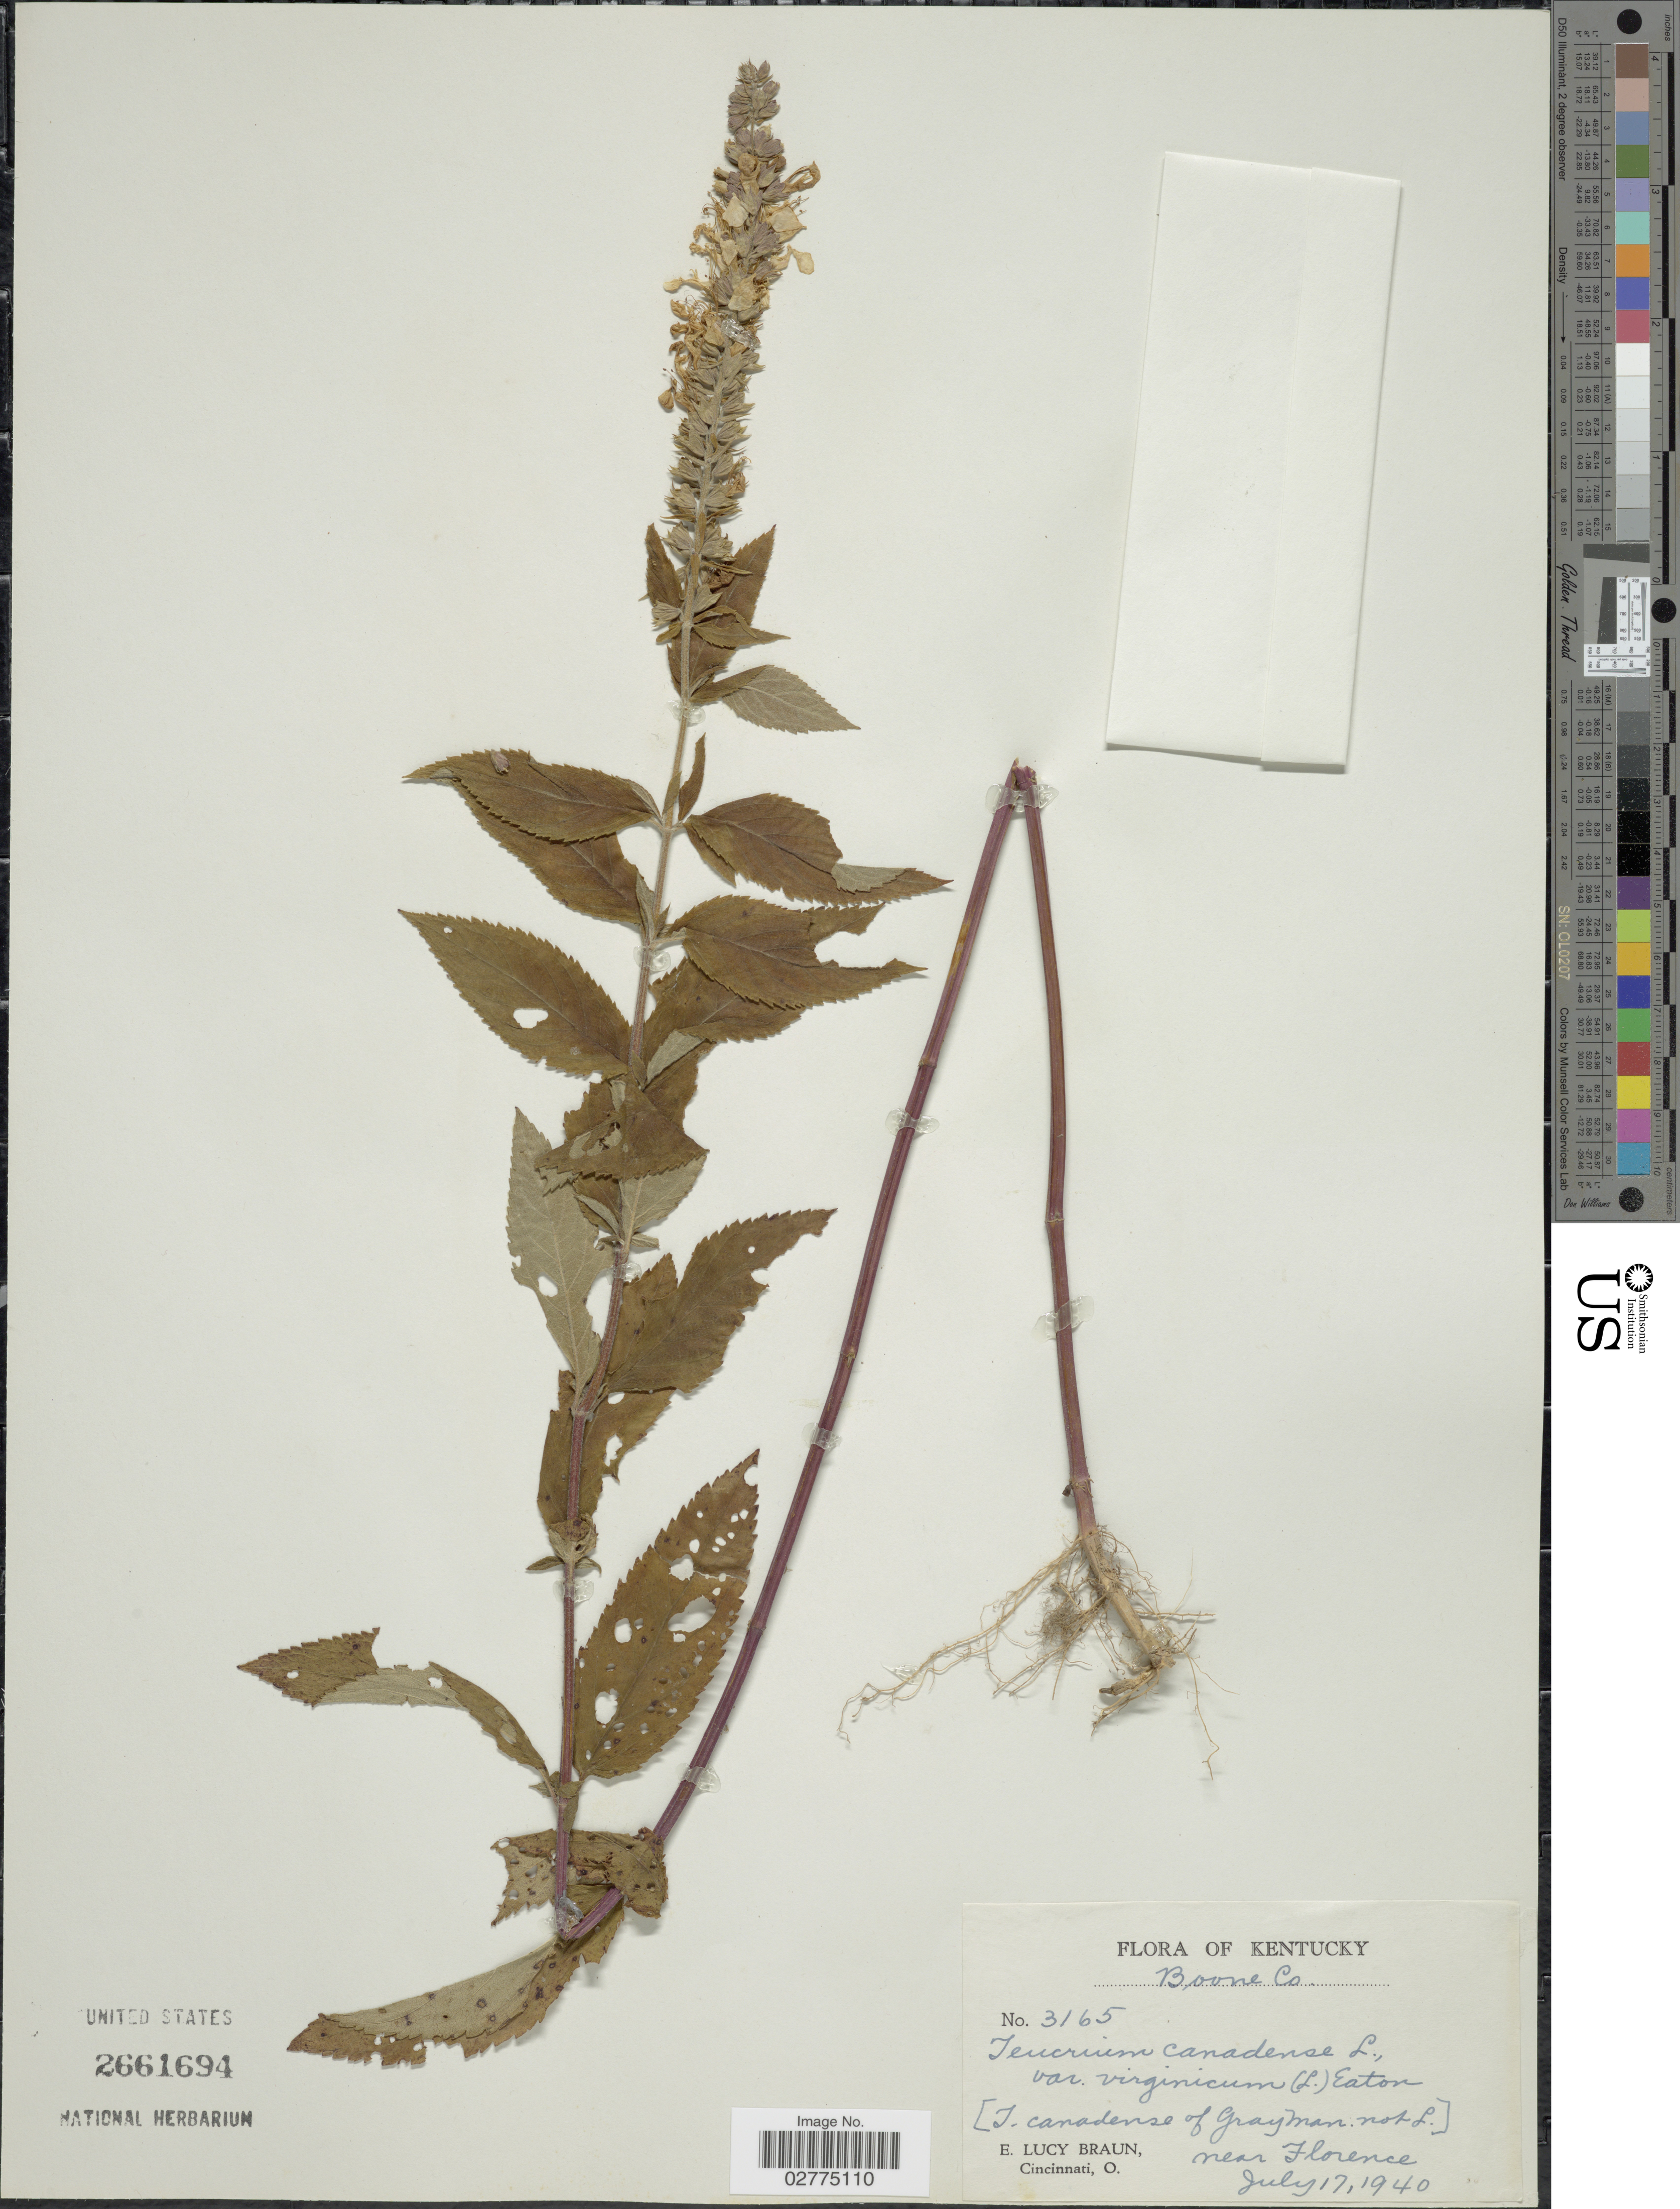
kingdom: Plantae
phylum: Tracheophyta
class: Magnoliopsida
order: Lamiales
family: Lamiaceae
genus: Teucrium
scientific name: Teucrium canadense var. virginicum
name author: L.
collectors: E. L. Braun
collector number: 3165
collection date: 1940-07-17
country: United States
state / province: Kentucky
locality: Boone Co., near Florence.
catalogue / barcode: US 2661694